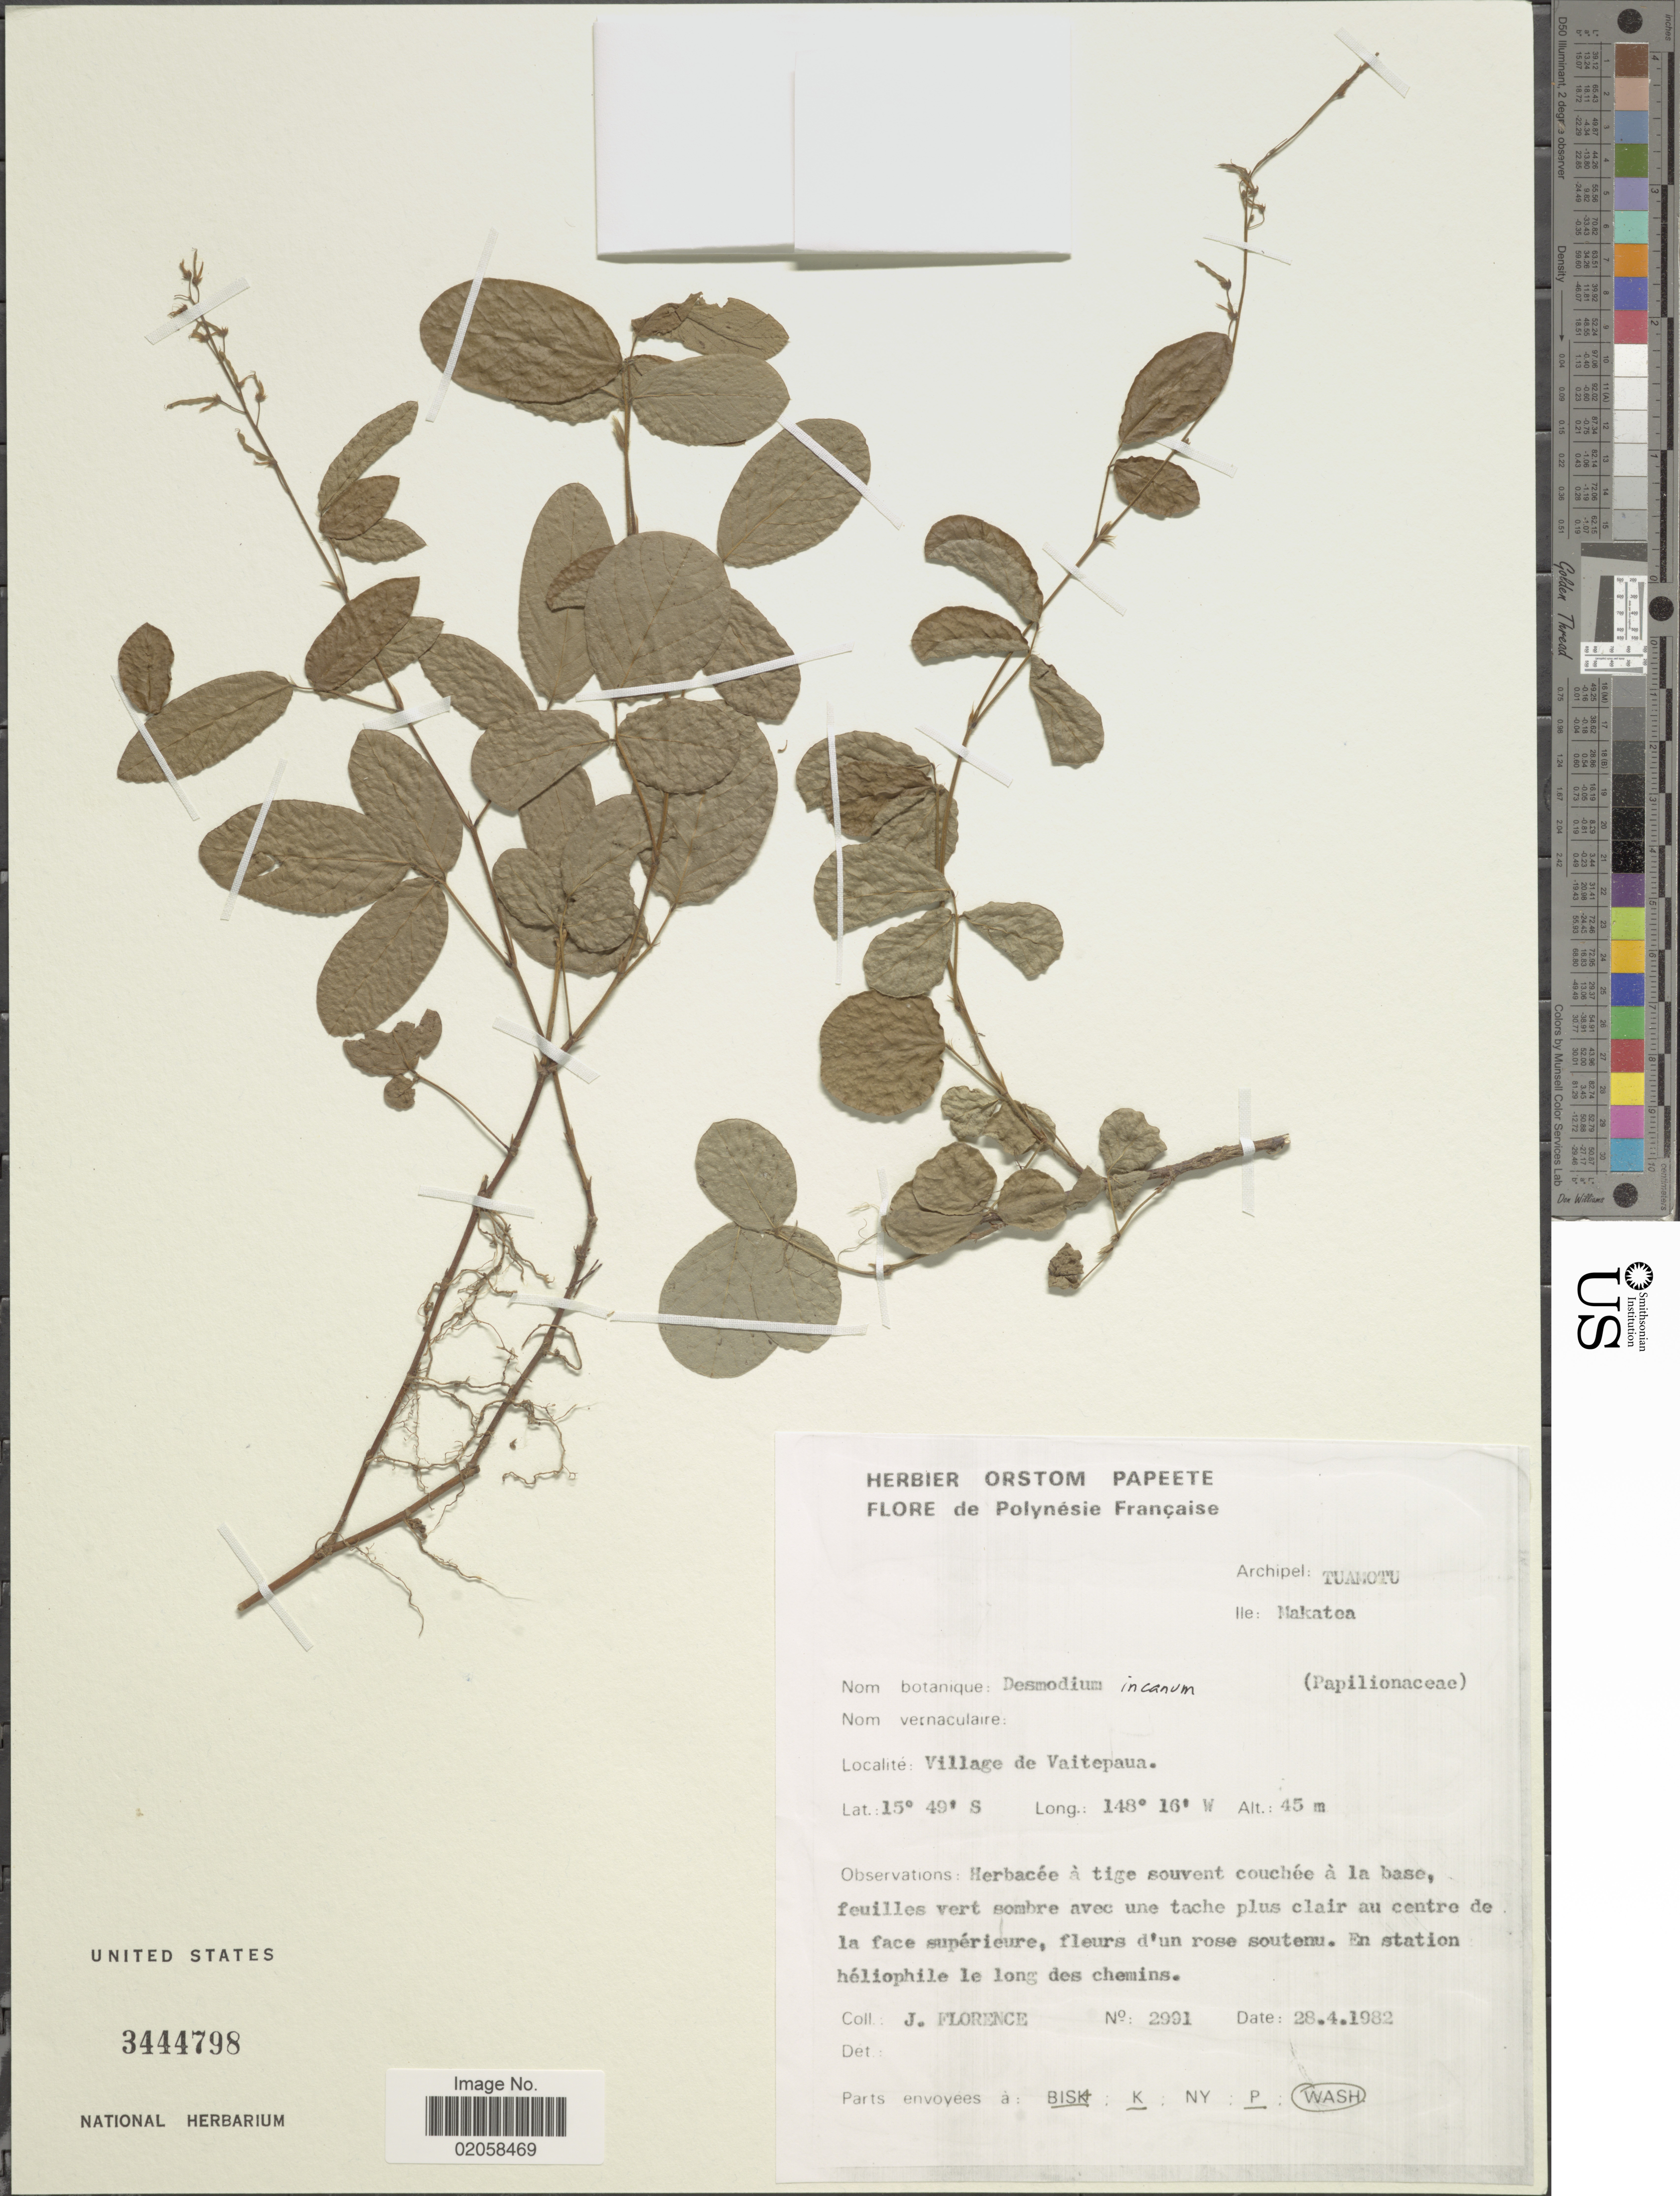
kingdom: Plantae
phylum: Tracheophyta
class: Magnoliopsida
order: Fabales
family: Fabaceae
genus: Desmodium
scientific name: Desmodium incanum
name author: (Sw.) DC.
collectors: J. Florence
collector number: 2991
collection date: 1982-04-28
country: French Polynesia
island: Makatea [Aurora]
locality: Archipel: Tuamotu, Ile: Makatea, Village de Vaitepaua.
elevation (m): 45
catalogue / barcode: US 3444798